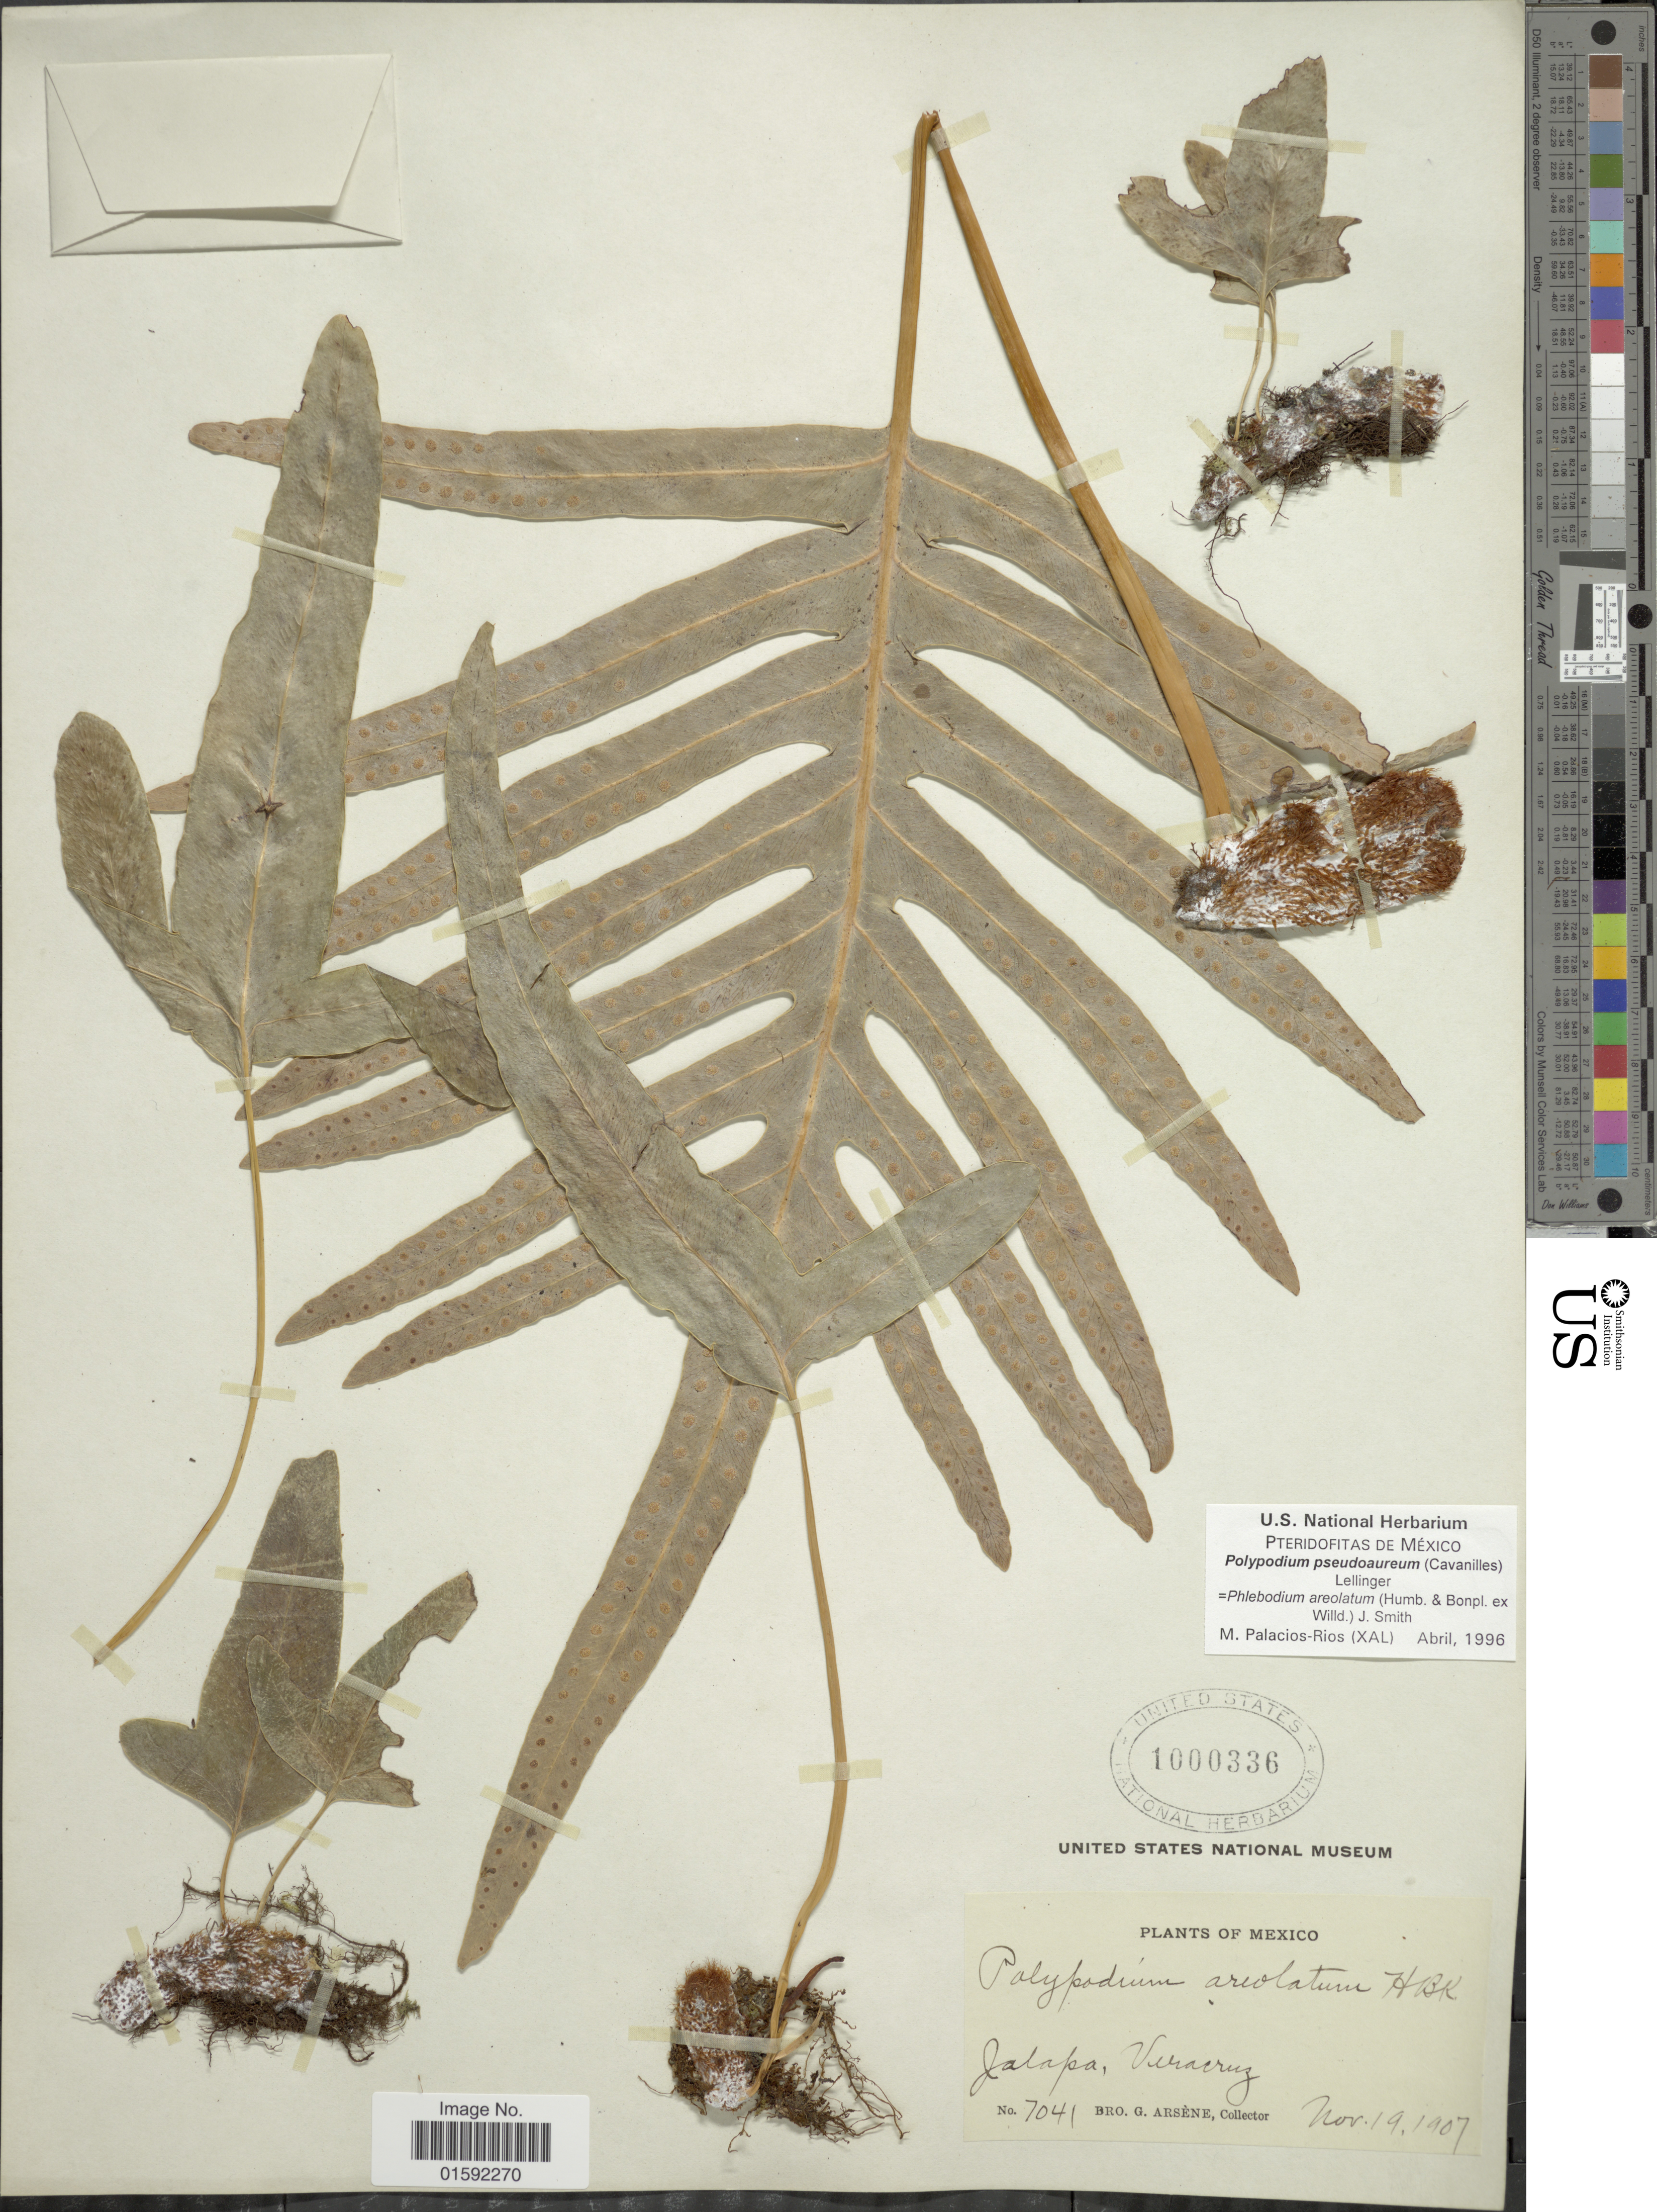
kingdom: Plantae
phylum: Tracheophyta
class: Polypodiopsida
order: Polypodiales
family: Polypodiaceae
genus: Phlebodium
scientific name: Phlebodium pseudoaureum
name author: (Cav.) Lellinger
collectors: Bro. G. Arsène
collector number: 7041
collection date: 1907-11-19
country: Mexico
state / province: Veracruz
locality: Mexico, Jalapa, Veracruz.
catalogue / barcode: US 1000336